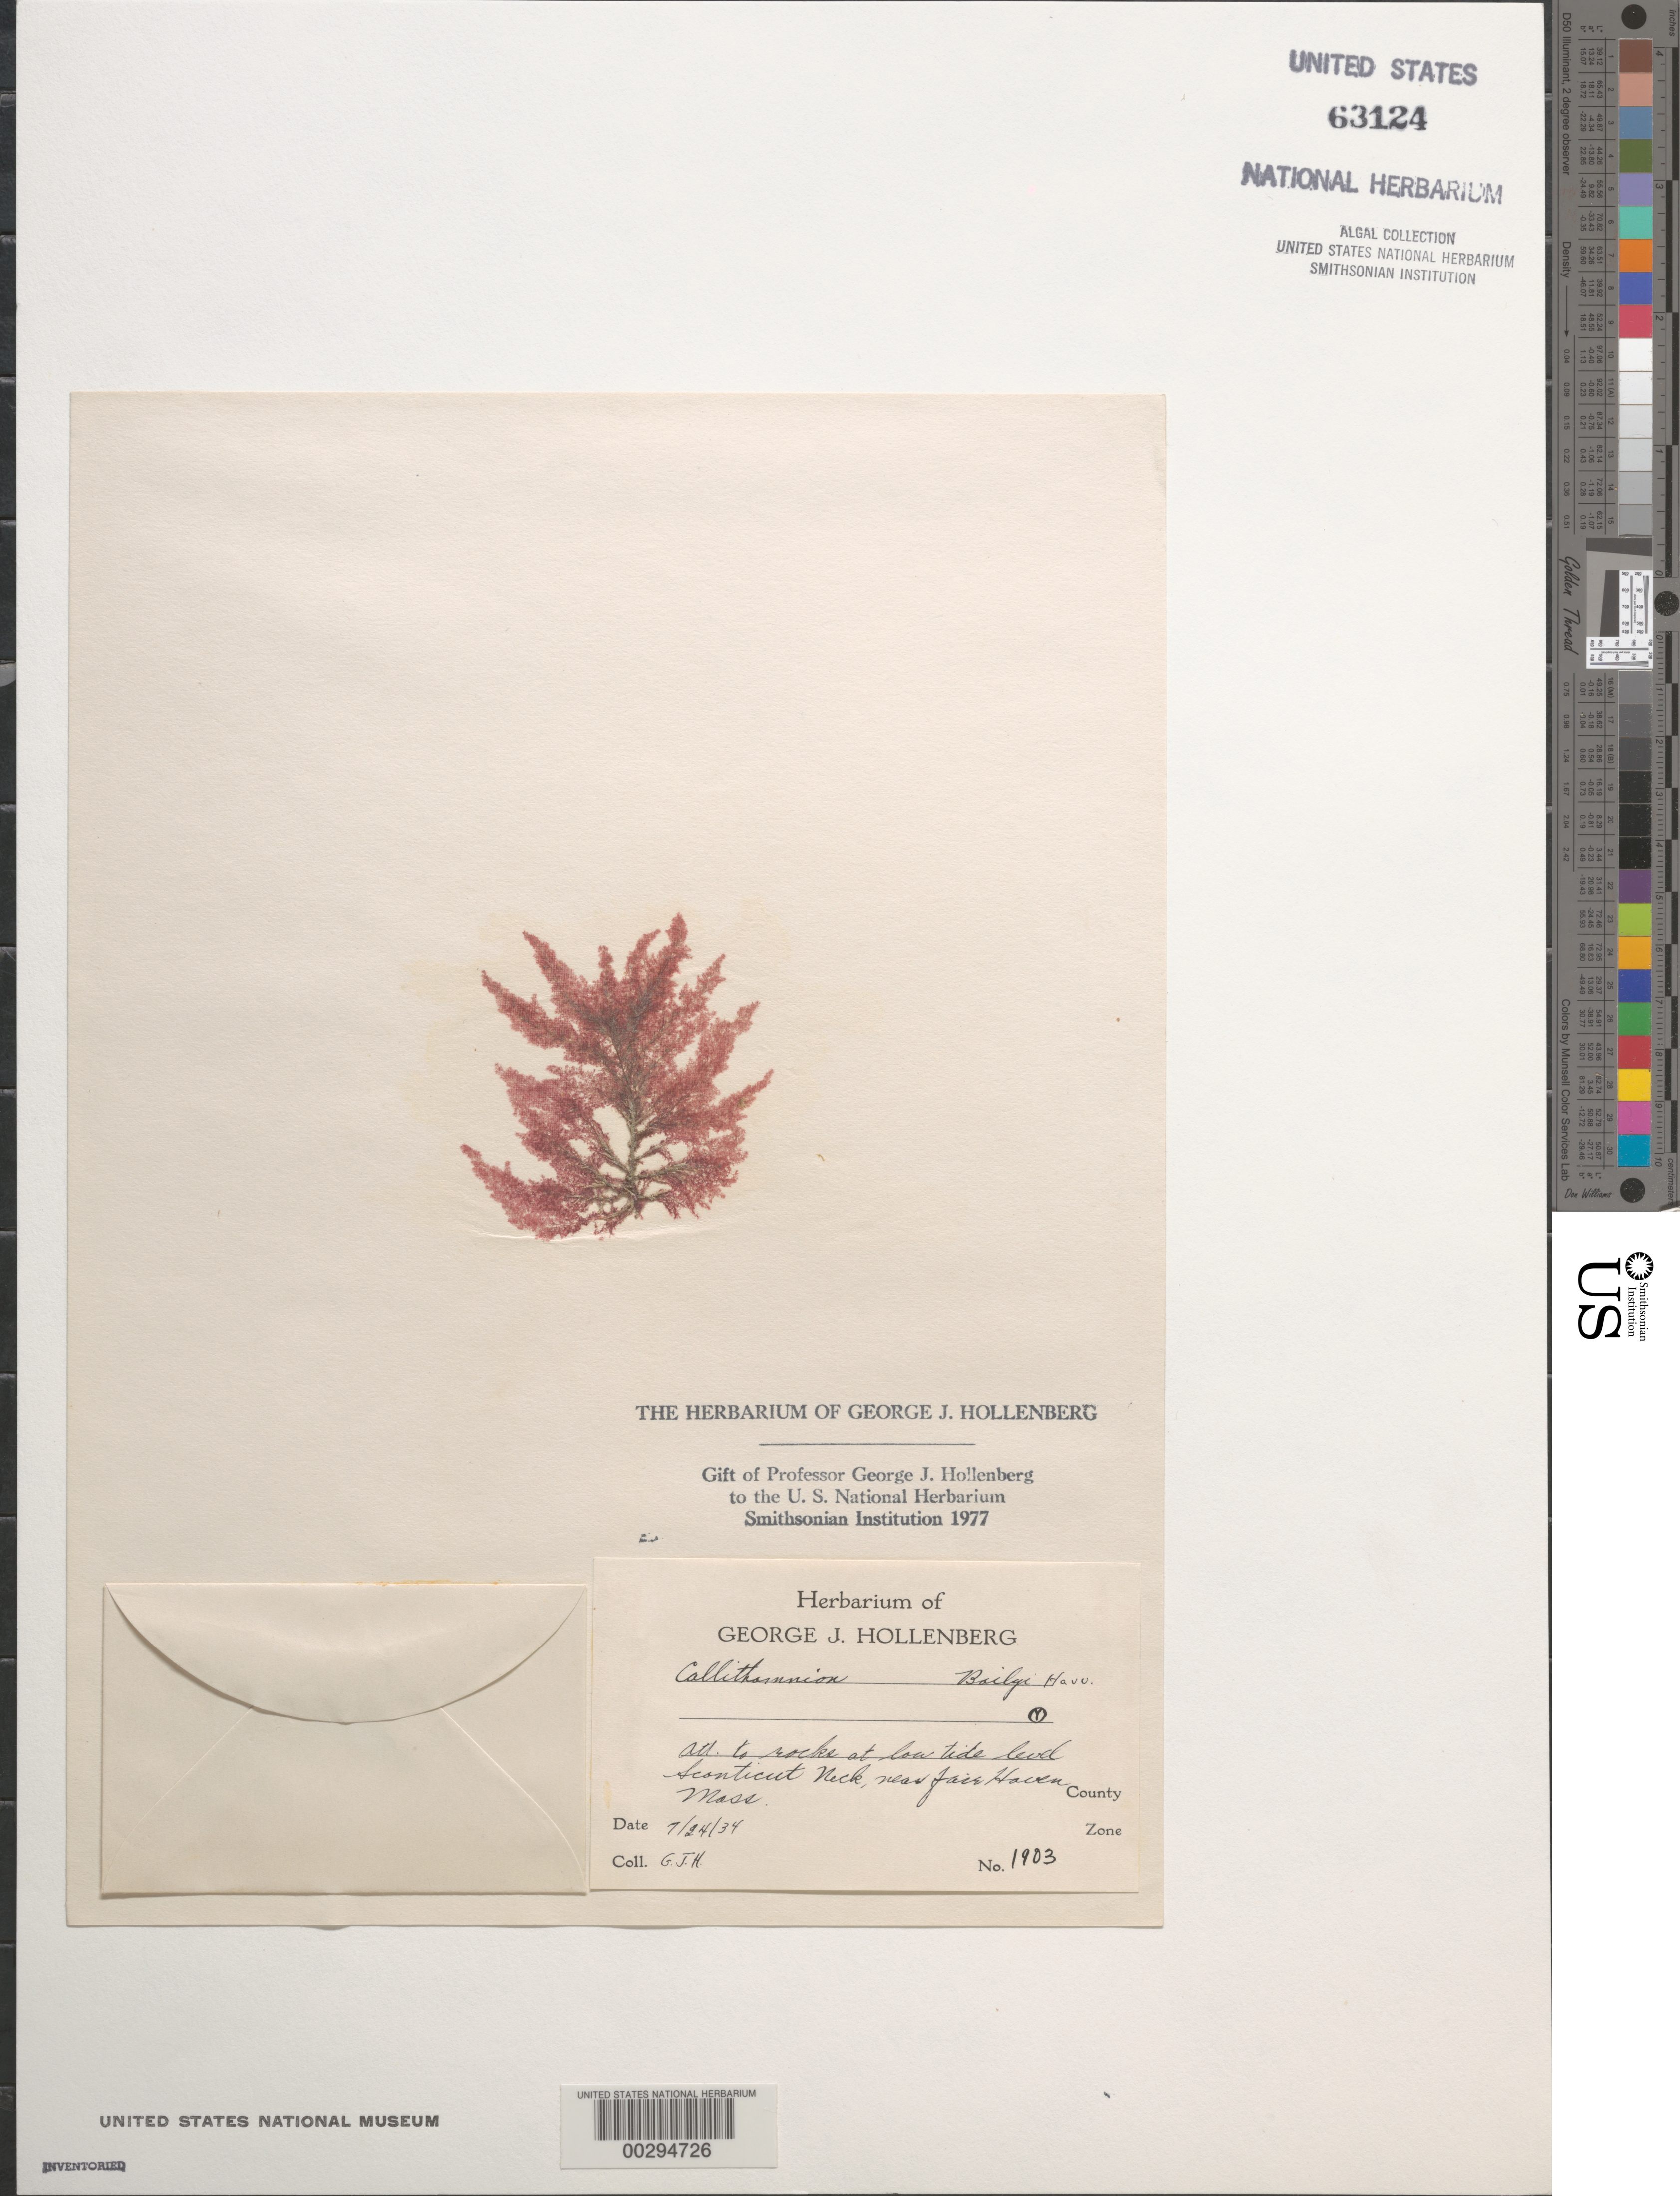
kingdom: Plantae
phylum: Rhodophyta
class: Florideophyceae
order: Ceramiales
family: Callithamniaceae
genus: Callithamnion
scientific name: Callithamnion tetragonum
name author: (With.) S.F. Gray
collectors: G. Hollenberg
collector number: GJH 1903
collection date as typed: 24 Jul 1934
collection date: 1934-07-24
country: United States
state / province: Massachusetts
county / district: Bristol County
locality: Sconticut Neck, near Fairhaven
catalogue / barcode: US 63124